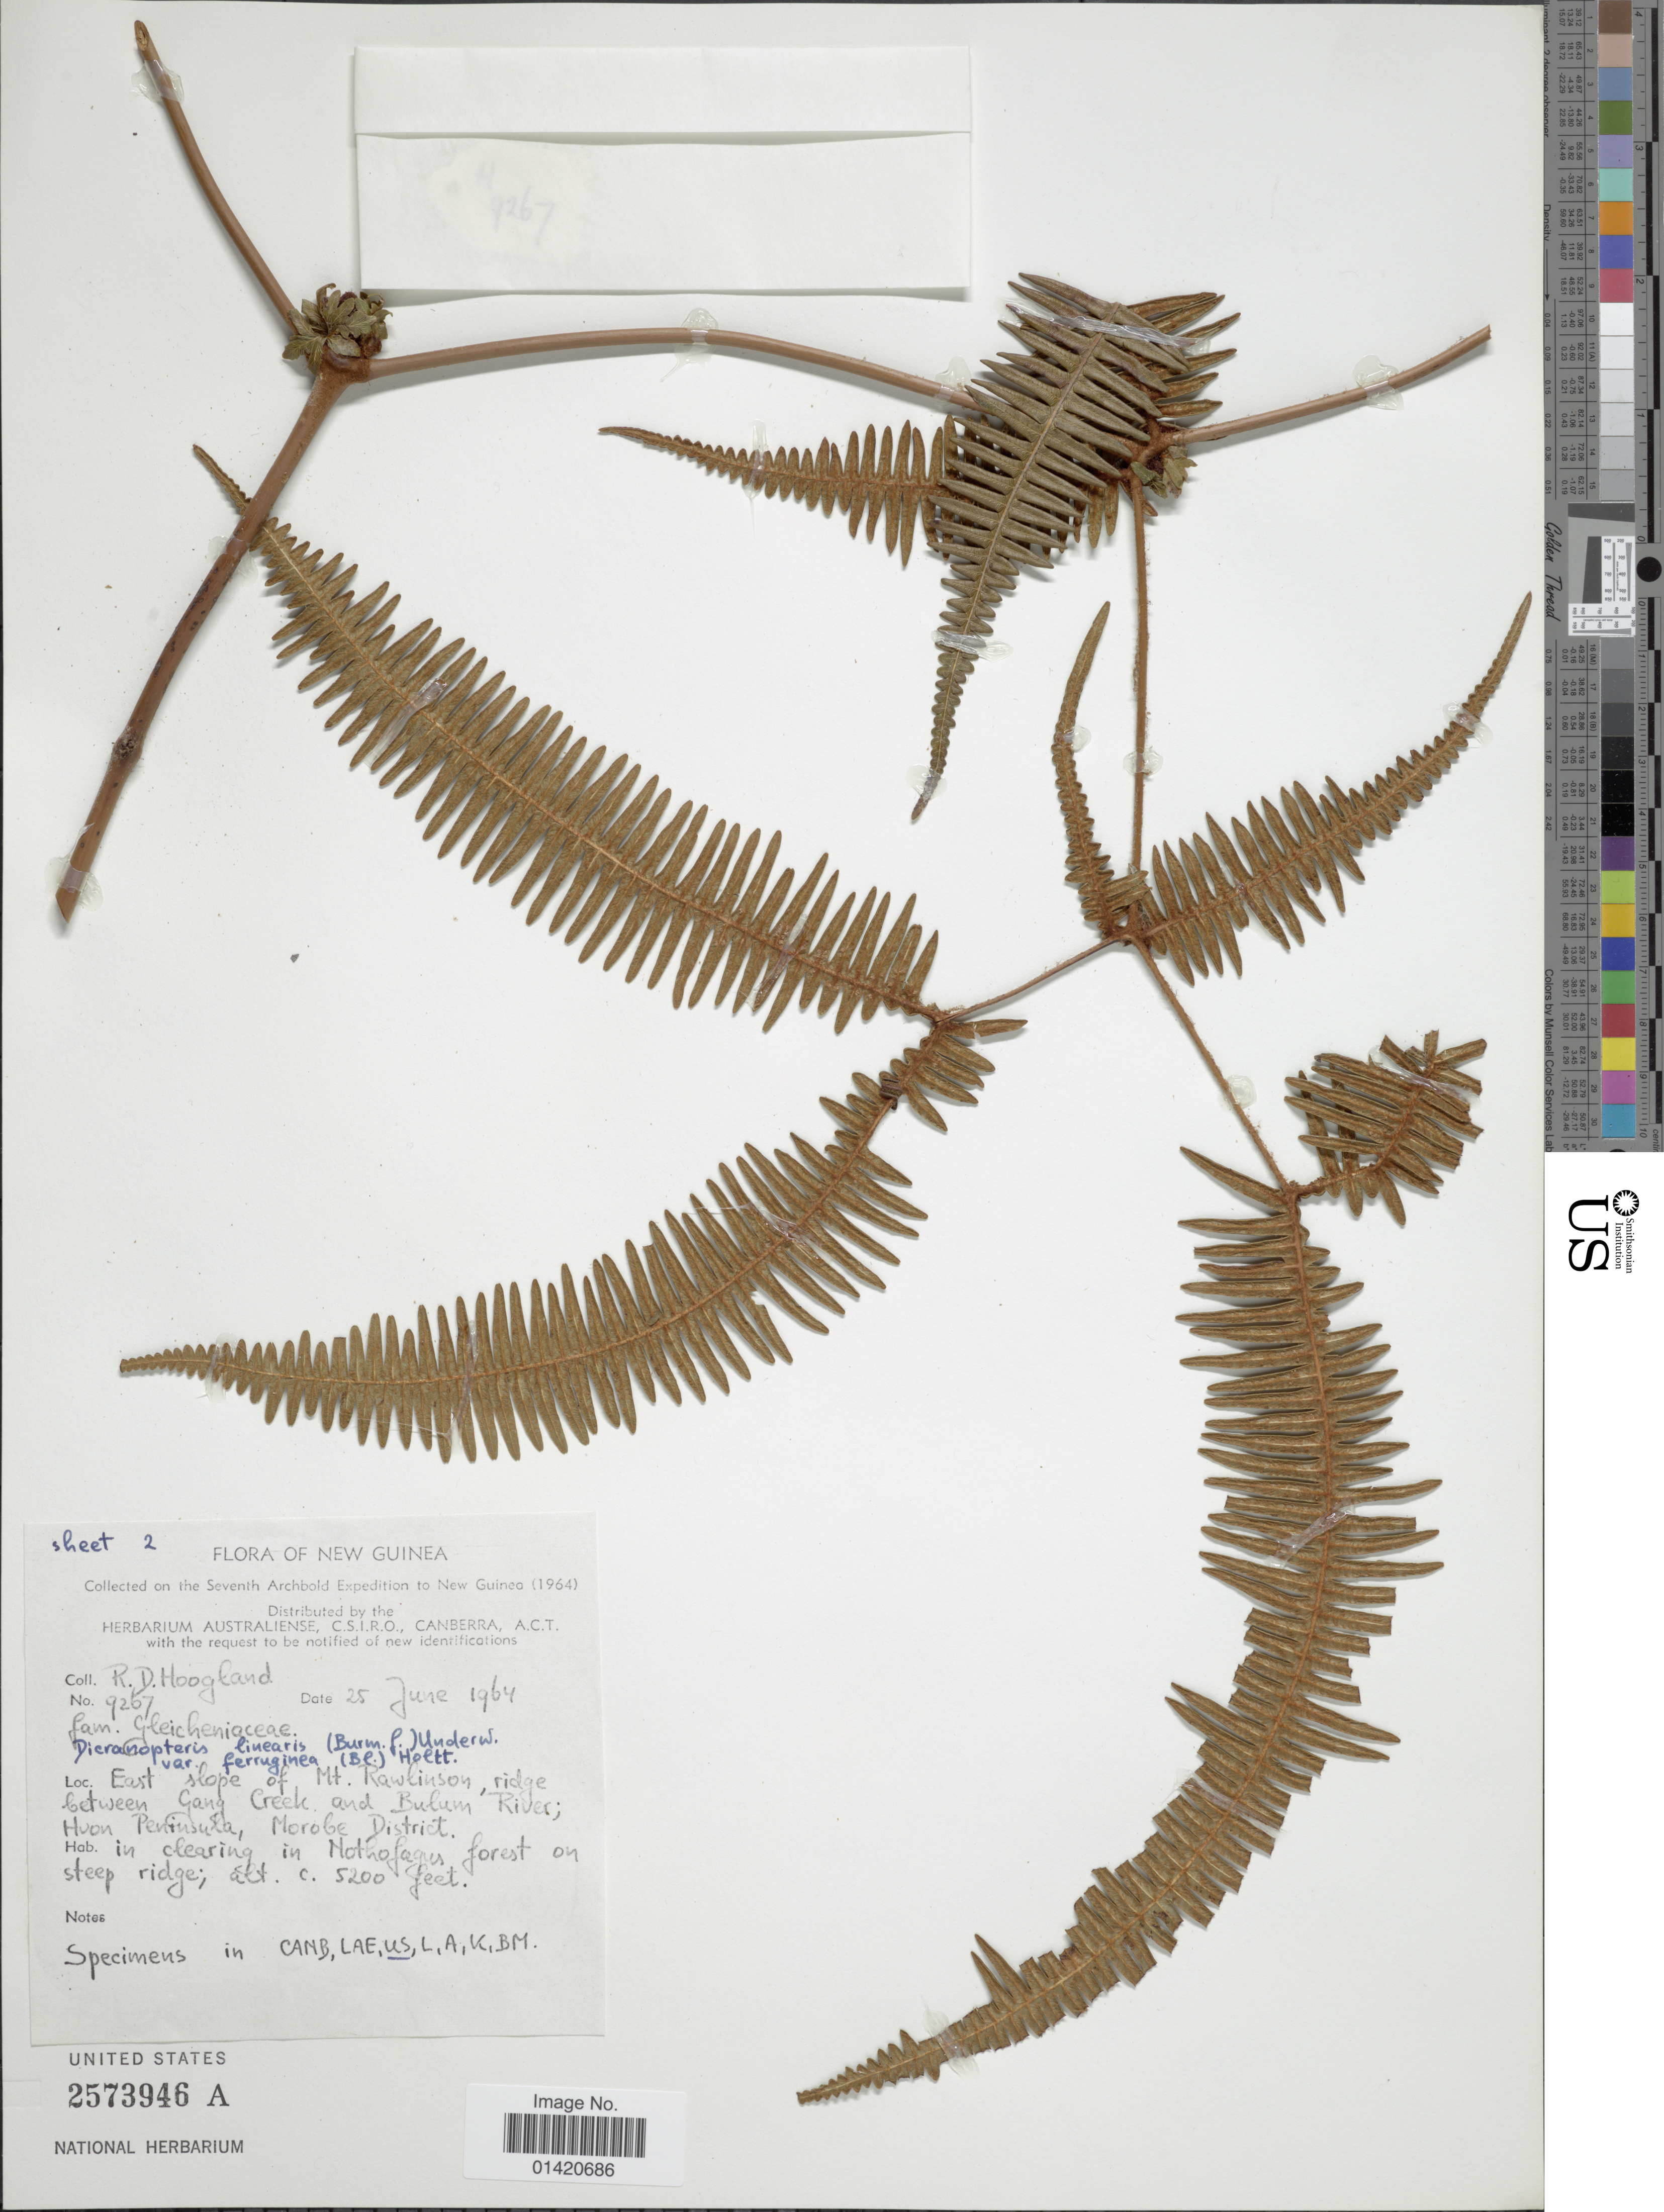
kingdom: Plantae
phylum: Tracheophyta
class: Polypodiopsida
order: Gleicheniales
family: Gleicheniaceae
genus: Dicranopteris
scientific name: Dicranopteris linearis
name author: (Burm. f.) Underw.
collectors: R. D. Hoogland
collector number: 9267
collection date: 1964-06-25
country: Papua New Guinea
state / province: Morobe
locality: New Guinea, East slope of Mt Rawlinson, ridge between gang Creek and Bulum River; Huon Peninsula, Morobe District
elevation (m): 1585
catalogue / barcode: US 2573946A